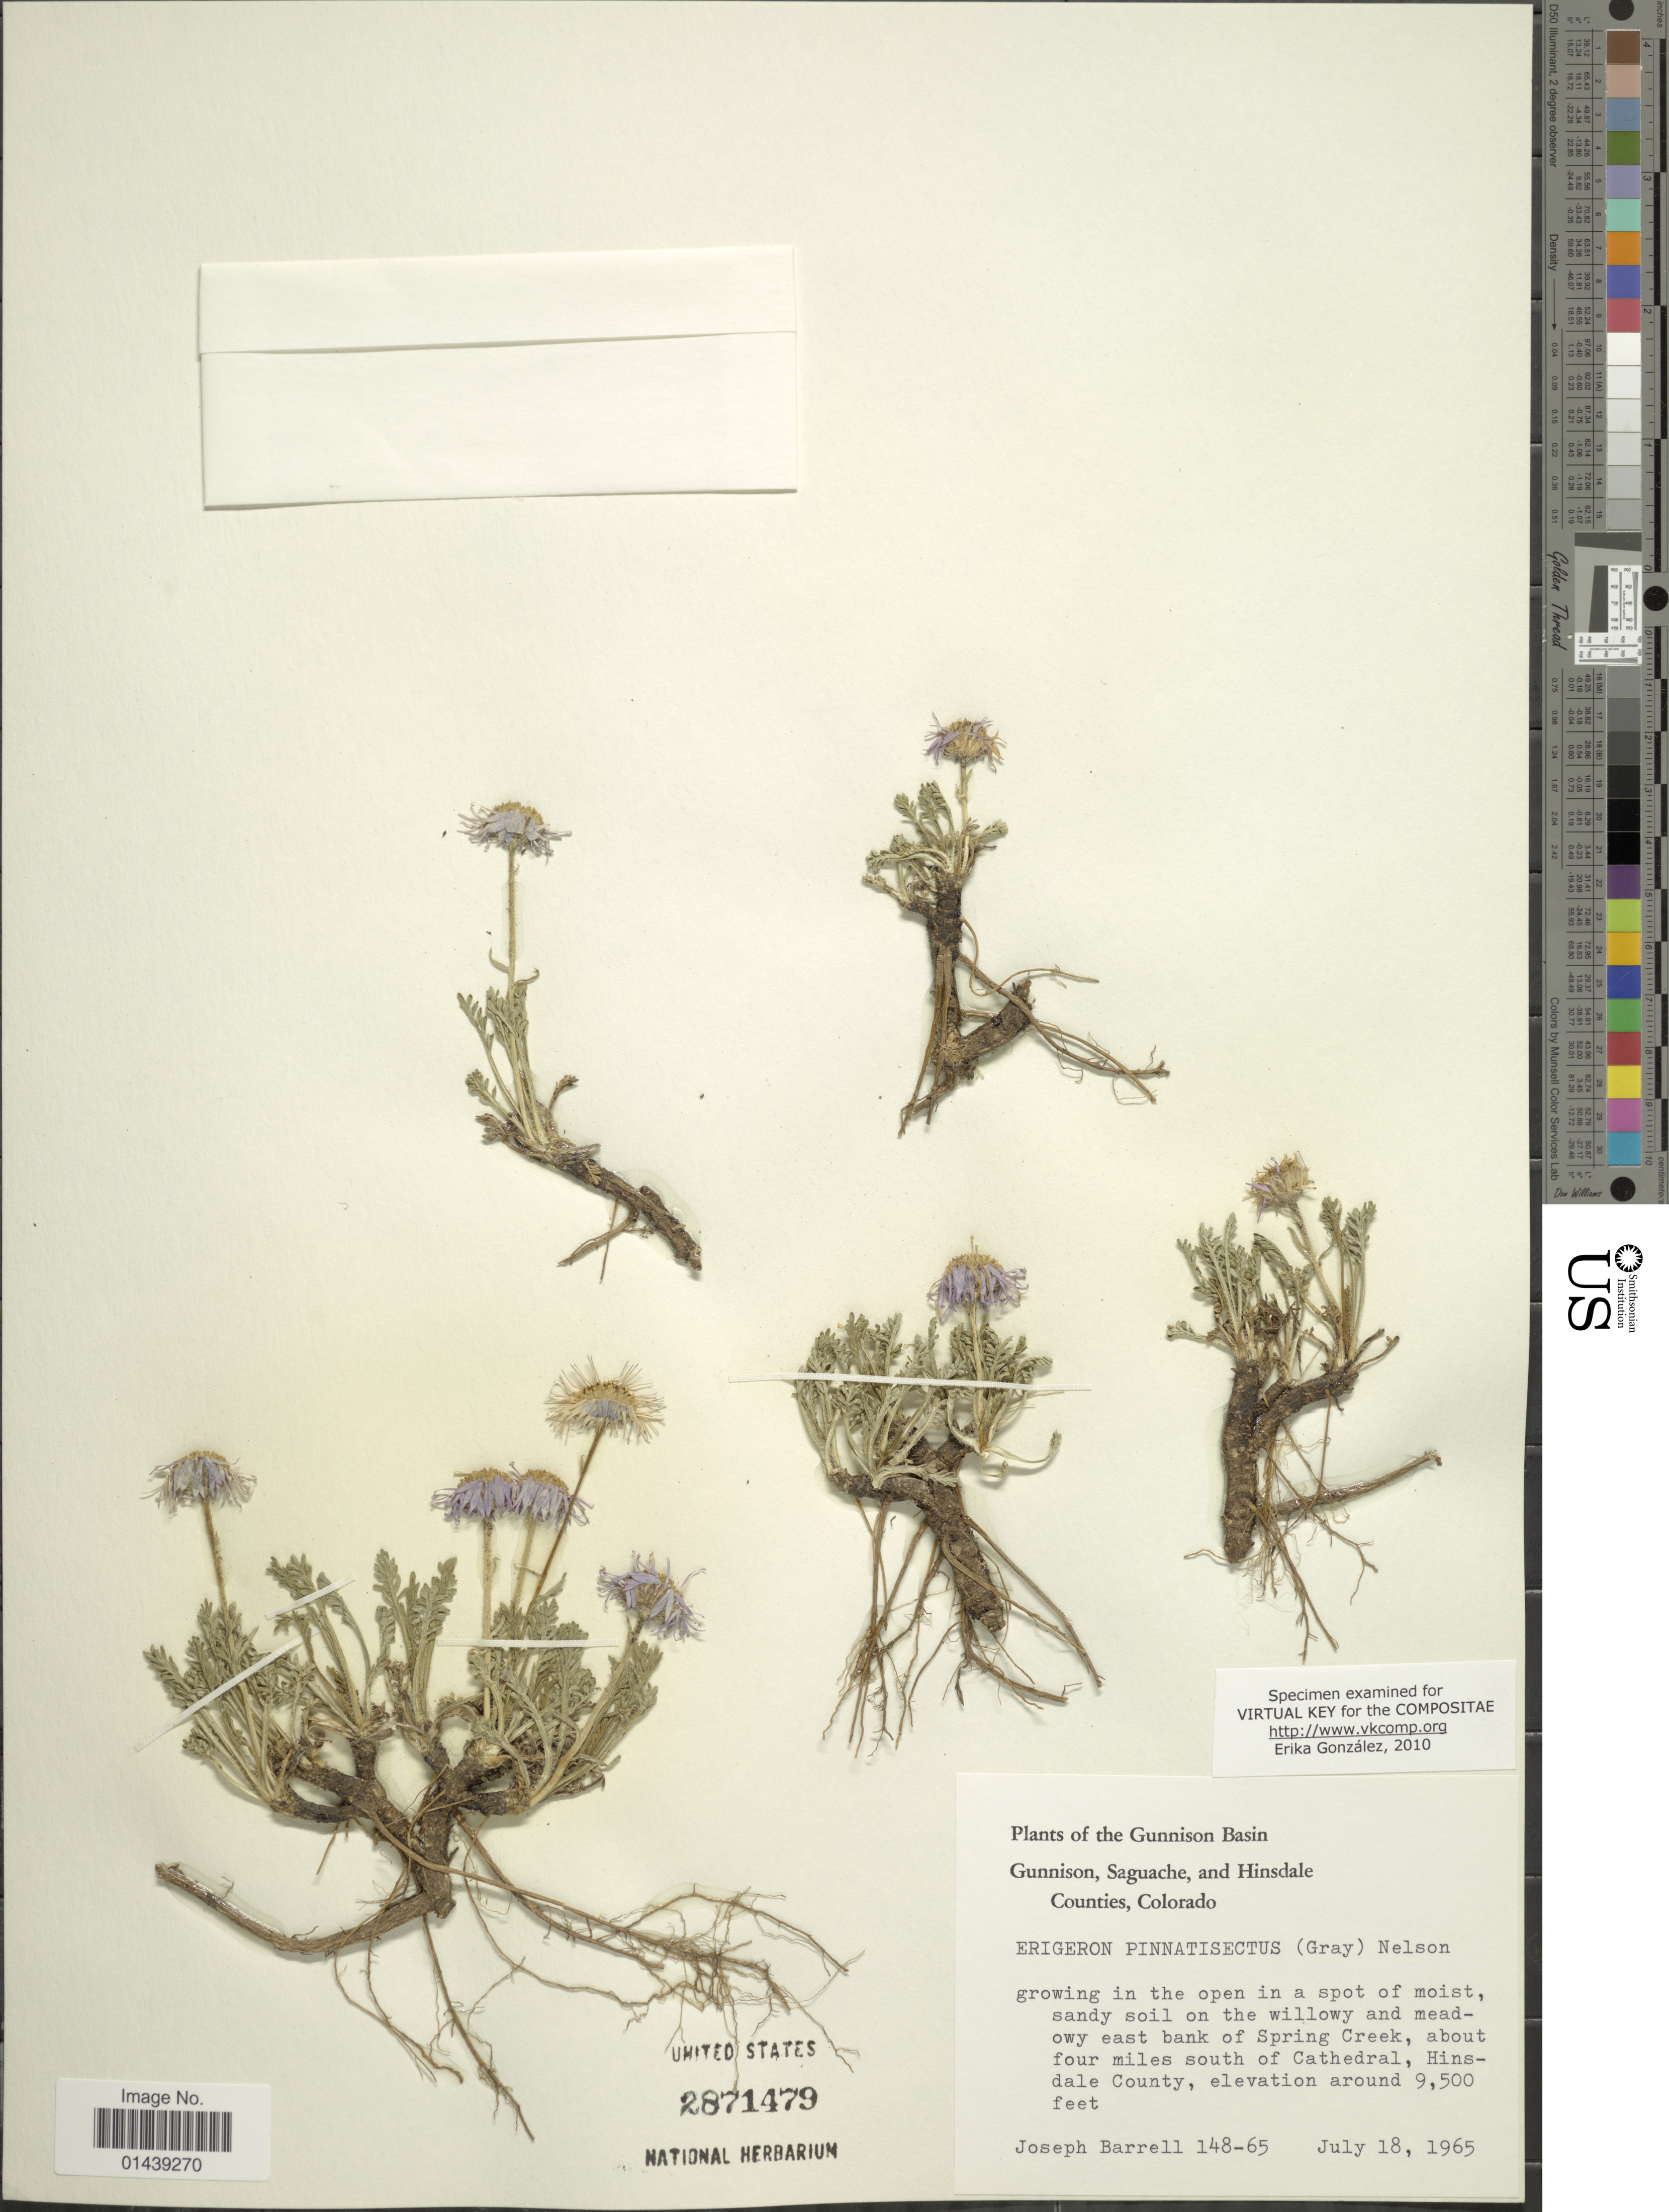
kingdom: Plantae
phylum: Tracheophyta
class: Magnoliopsida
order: Asterales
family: Asteraceae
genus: Erigeron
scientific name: Erigeron pinnatisectus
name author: (A. Gray) A. Nelson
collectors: J. Barrell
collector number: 148-65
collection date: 1965-07-18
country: United States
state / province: Colorado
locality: Gunnison Basin. east bank of Spring Creek, about four miles south of Cathedral, Hinsdale County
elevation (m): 2896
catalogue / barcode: US 2871479